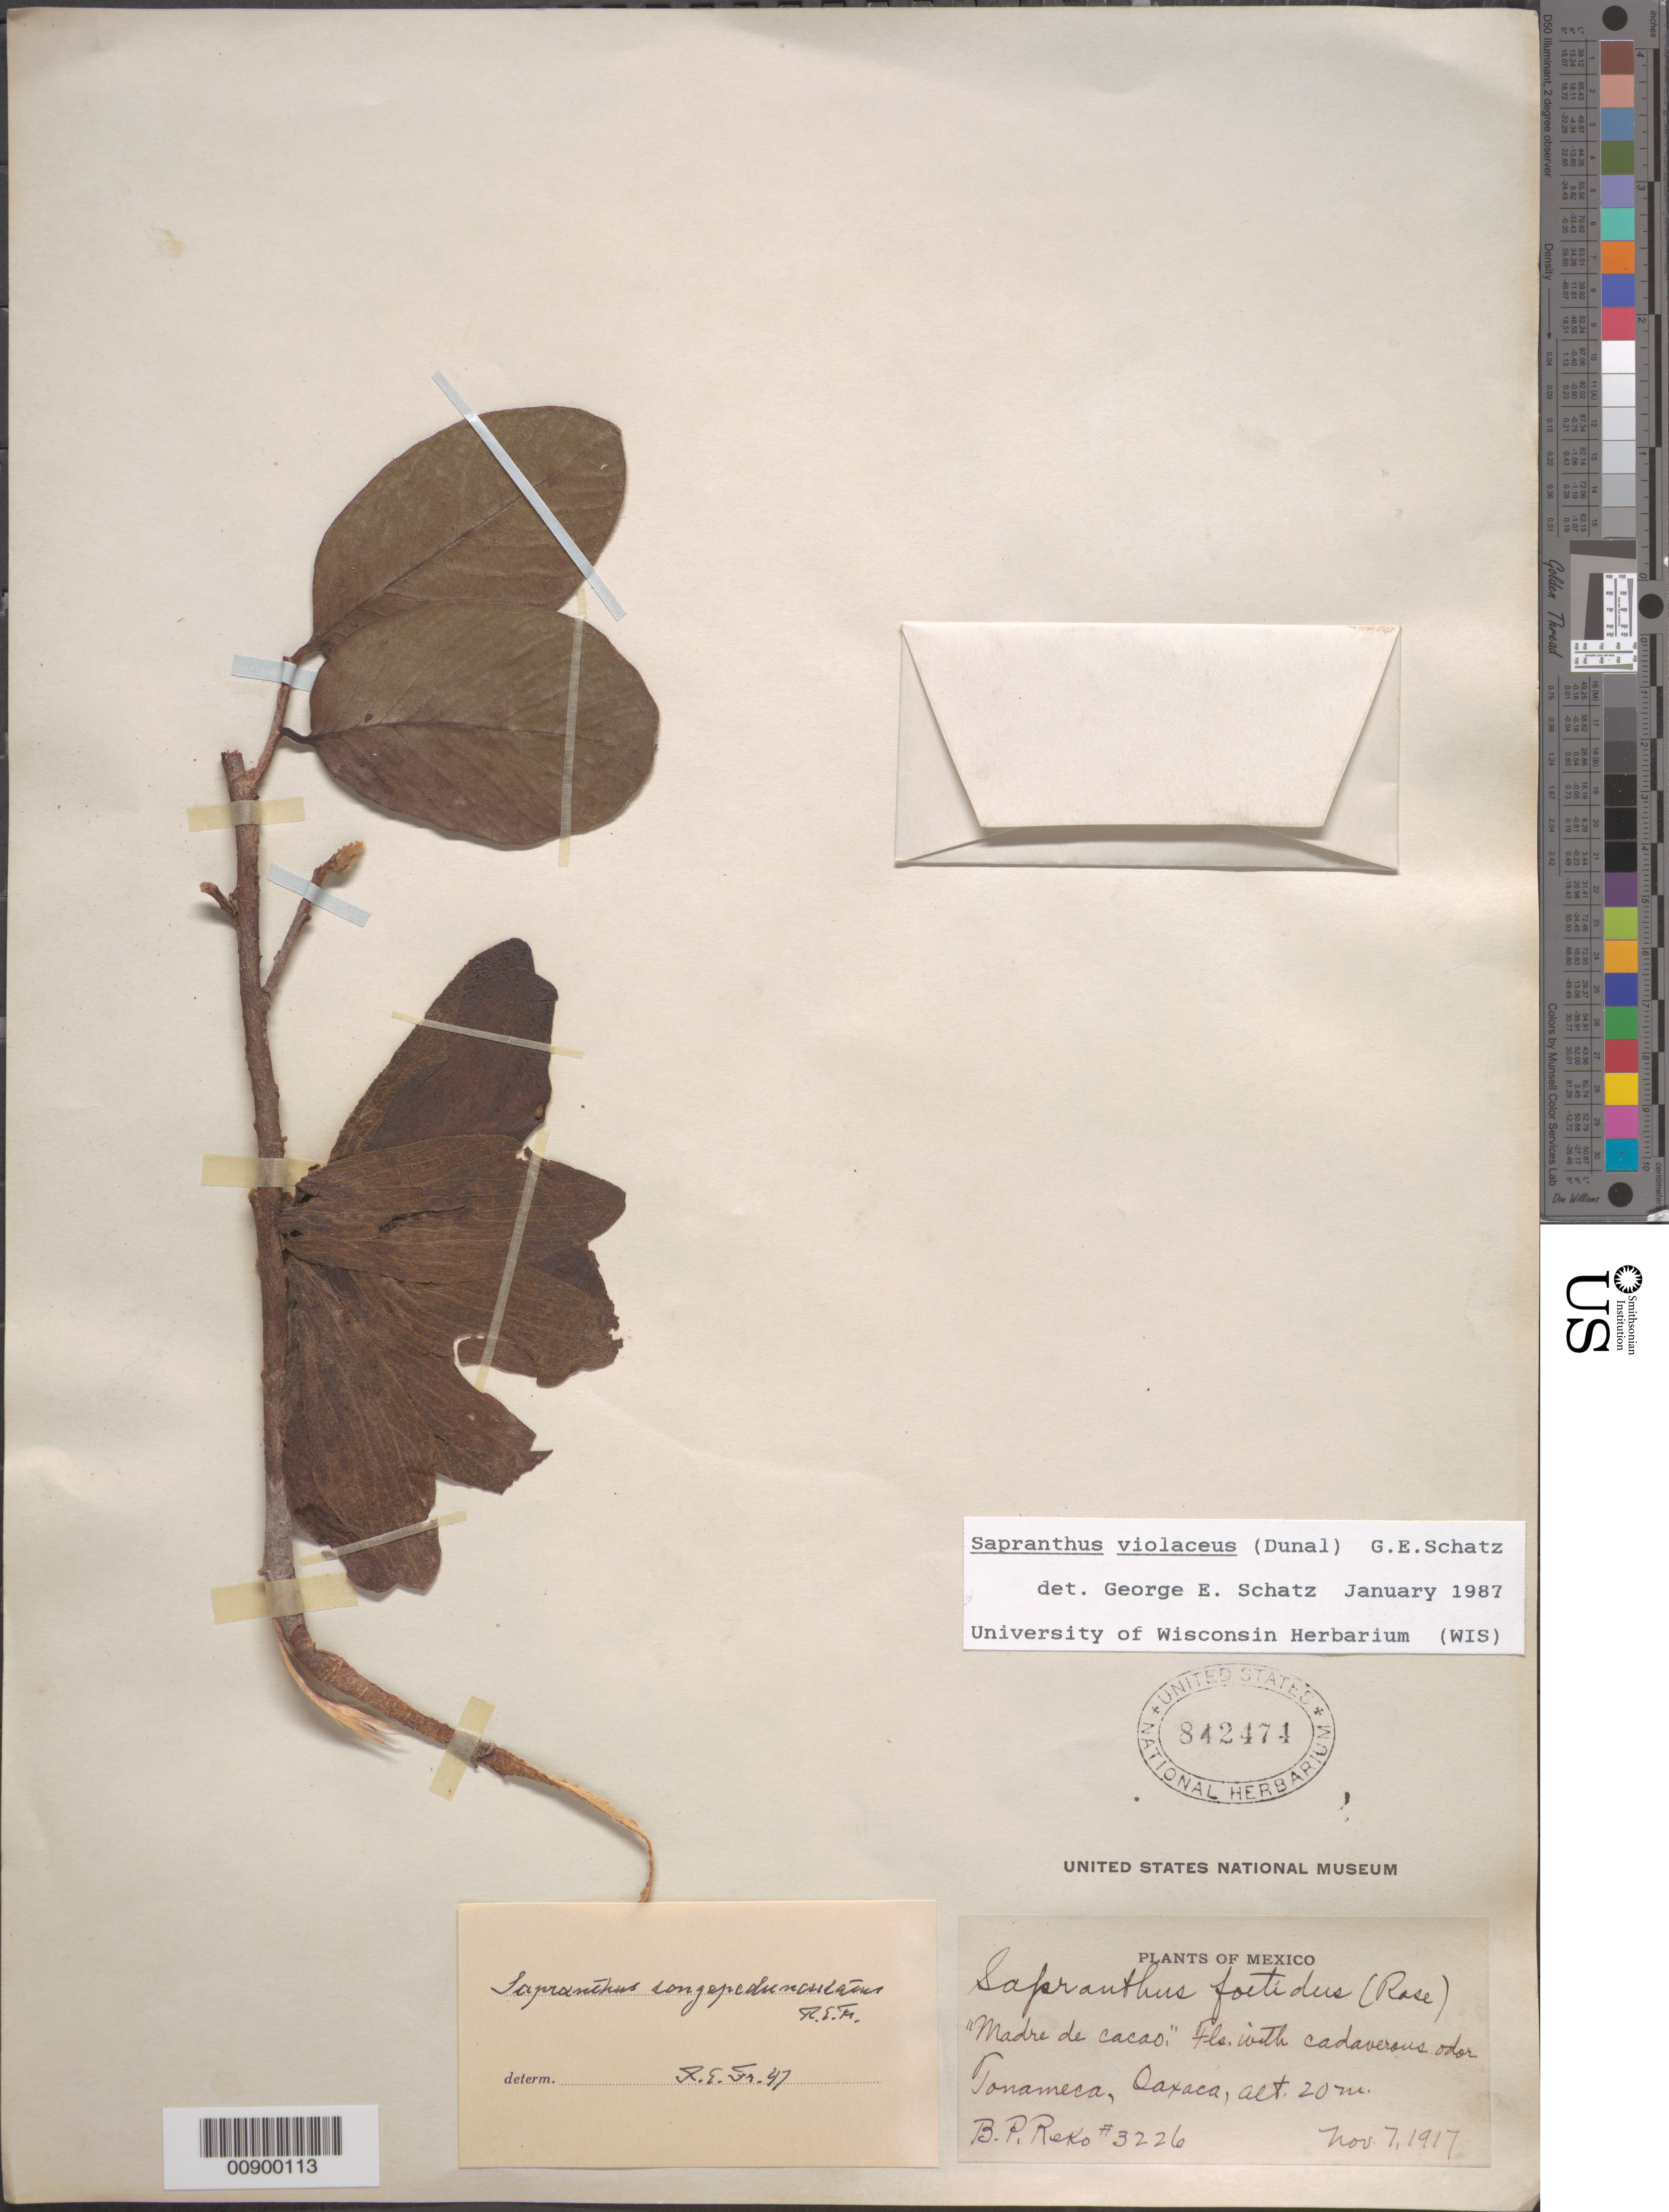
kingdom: Plantae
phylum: Tracheophyta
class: Magnoliopsida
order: Magnoliales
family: Annonaceae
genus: Sapranthus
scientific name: Sapranthus violaceus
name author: (Dunal) Saff.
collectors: B. P. Reko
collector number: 3226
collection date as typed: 07 Nov 1917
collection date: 1917-11-07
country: Mexico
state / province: Oaxaca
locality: Tonameca, Oaxaca.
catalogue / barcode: US 842474